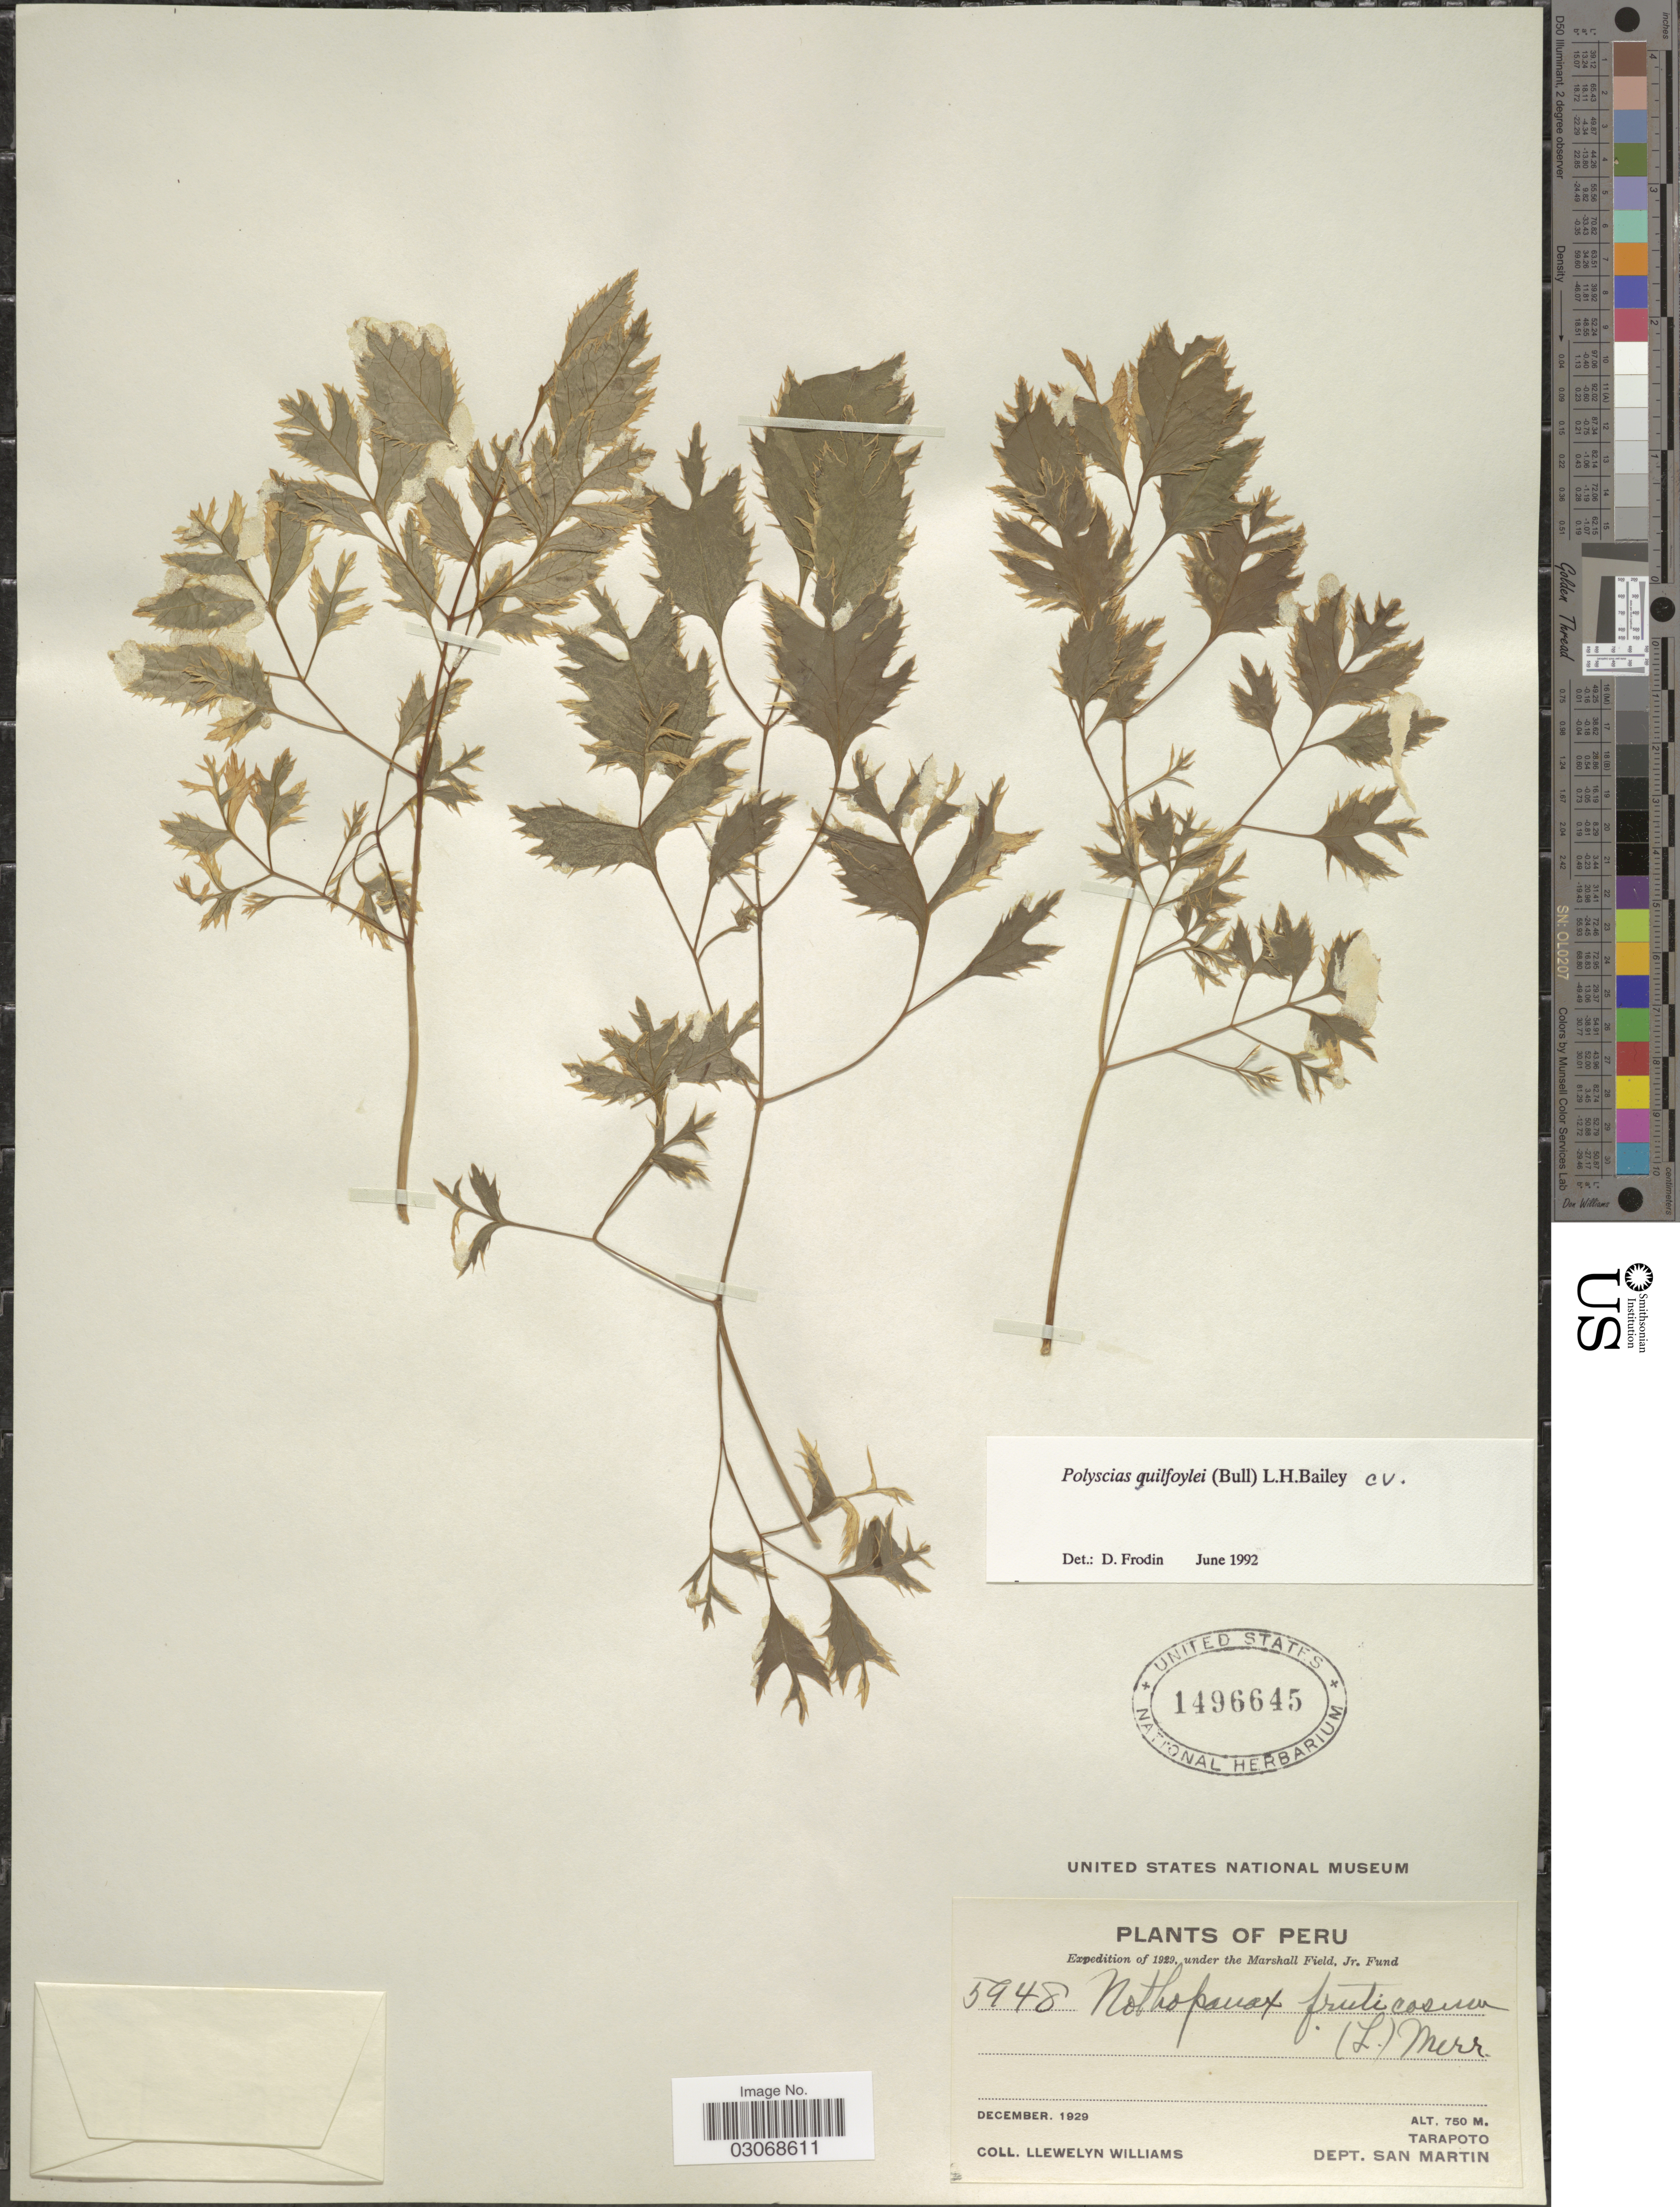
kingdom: Plantae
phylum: Tracheophyta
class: Magnoliopsida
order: Apiales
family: Araliaceae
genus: Polyscias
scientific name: Polyscias guilfoylei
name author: (W. Bull) L.H. Bailey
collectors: Ll. Williams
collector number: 5948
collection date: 1929-12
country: Peru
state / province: San Martín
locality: Tarapoto, Dept. San Martin.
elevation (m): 750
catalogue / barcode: US 1496645